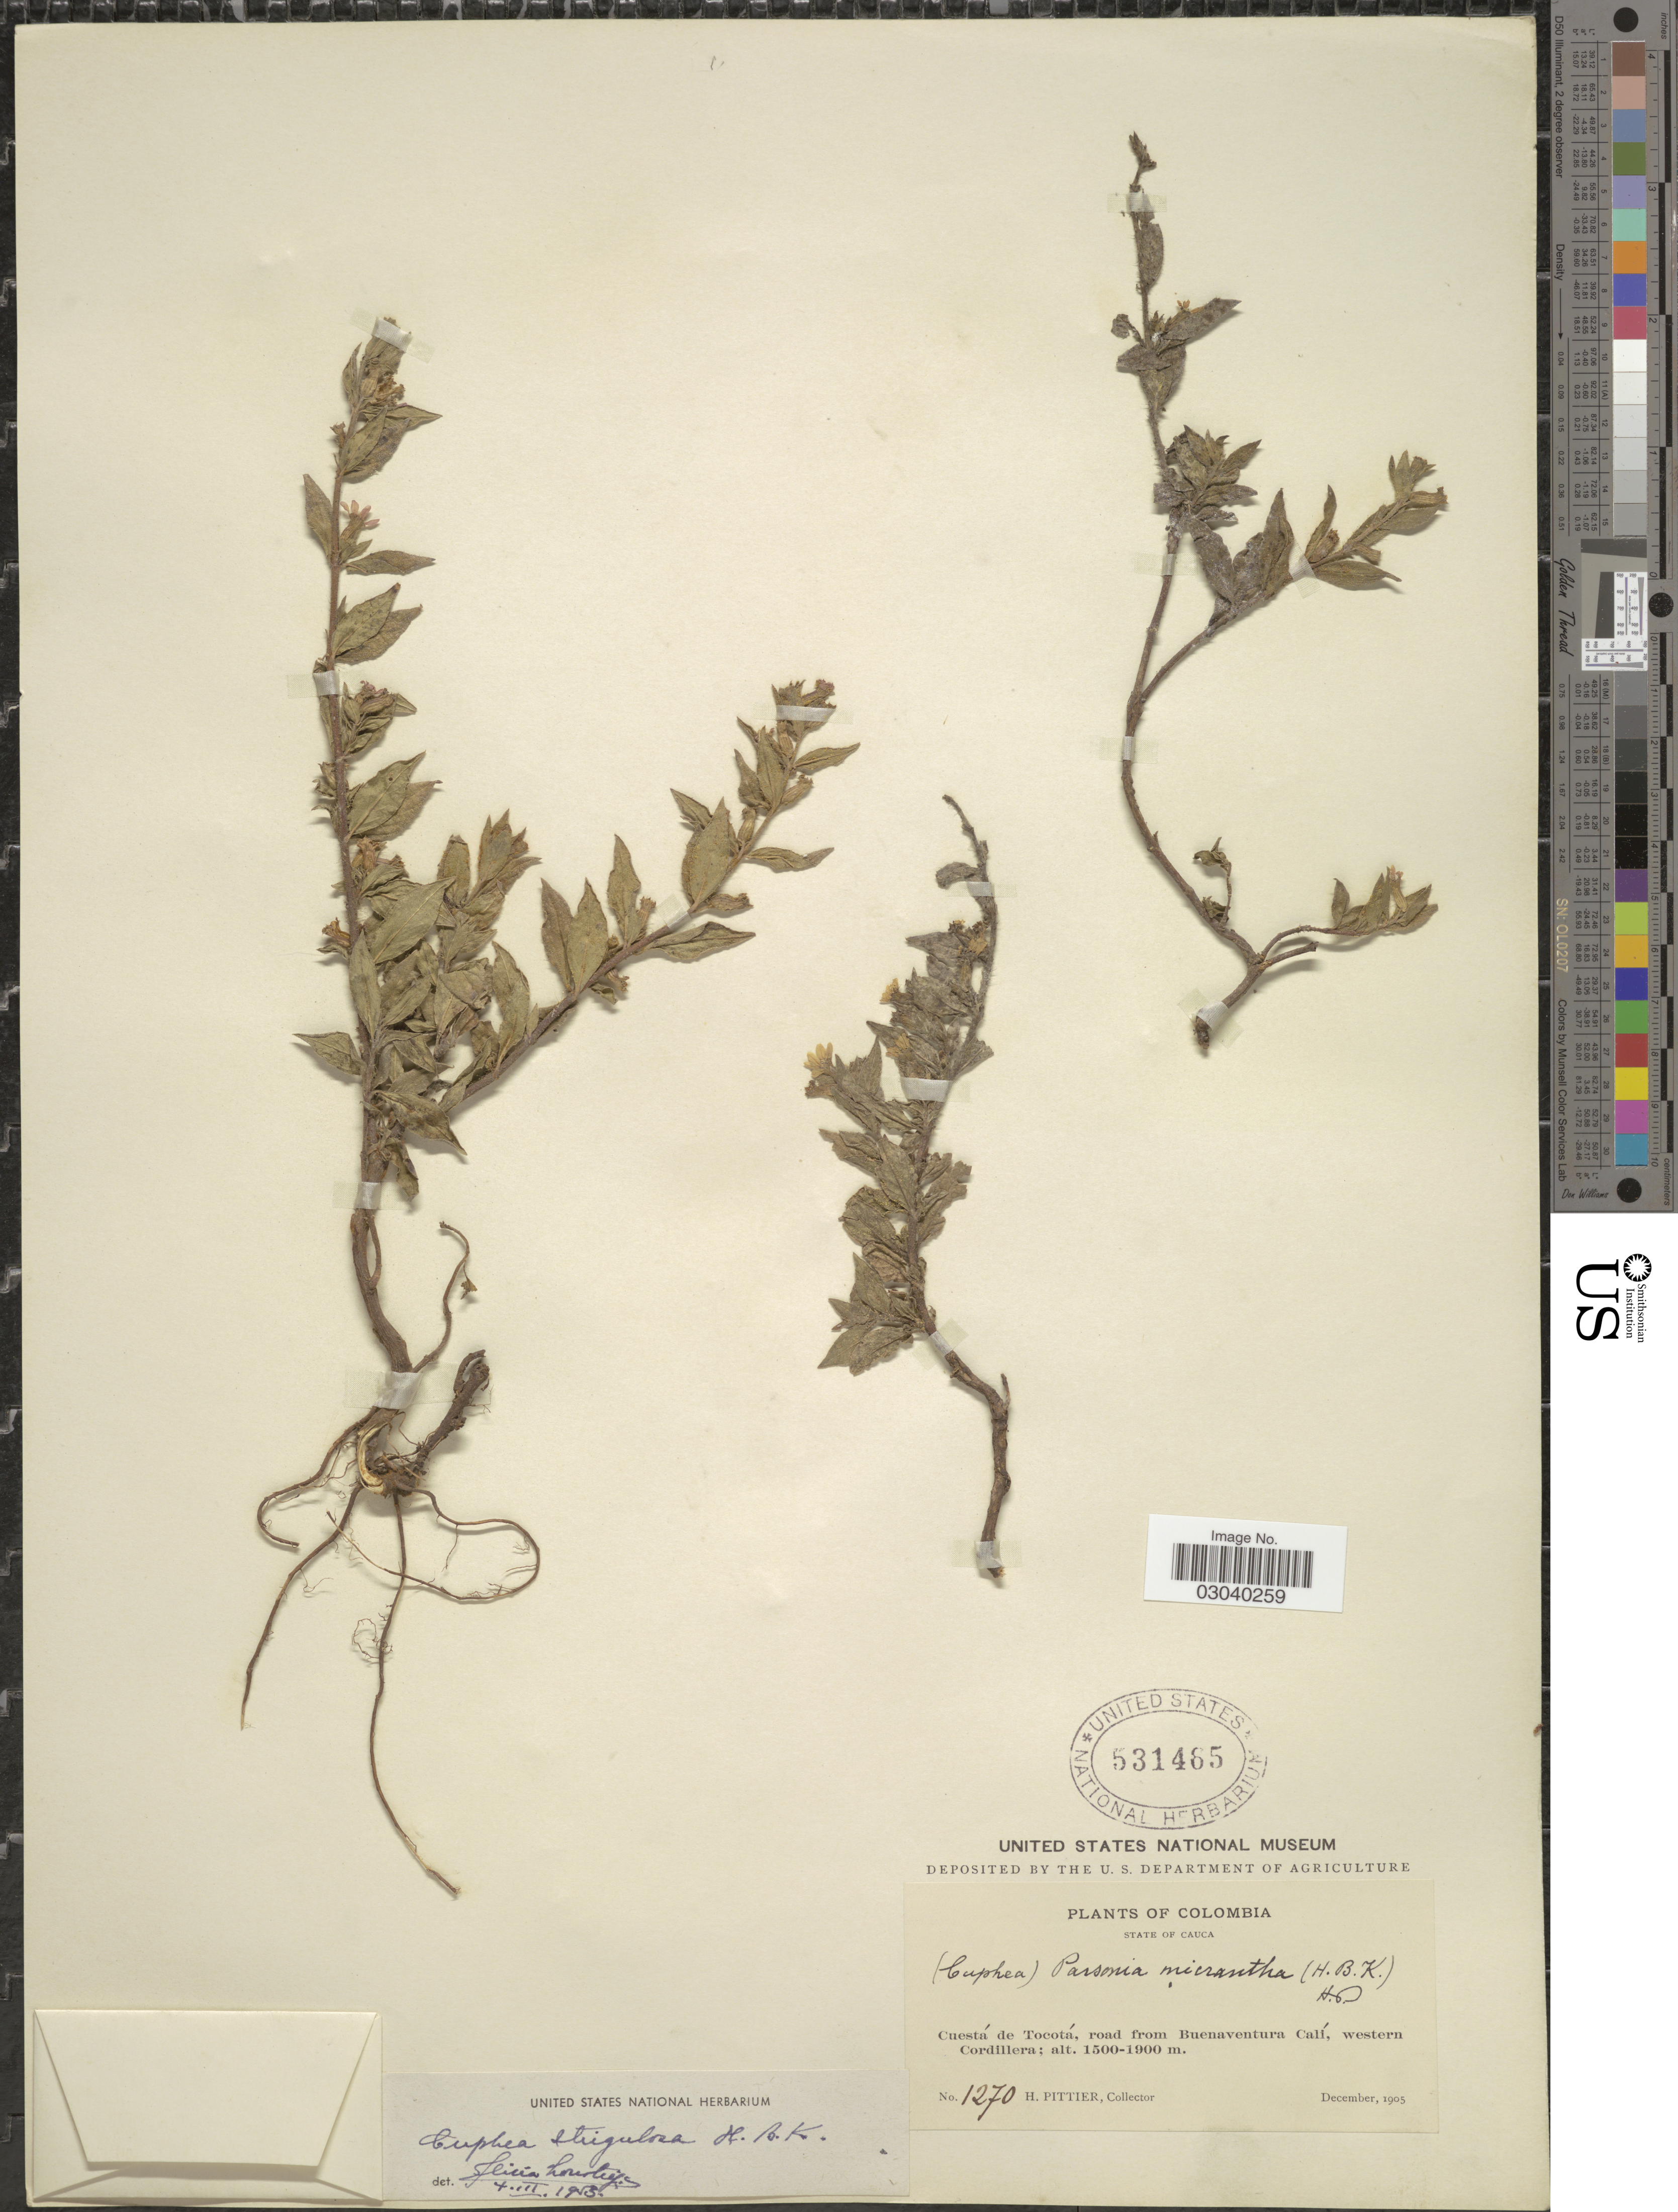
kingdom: Plantae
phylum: Tracheophyta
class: Magnoliopsida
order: Myrtales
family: Lythraceae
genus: Cuphea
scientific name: Cuphea strigulosa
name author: Kunth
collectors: H. F. Pittier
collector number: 1270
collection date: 1905-12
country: Colombia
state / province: Cauca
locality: Cuestá de Tocotá, road from Buenaventura Calí, western Cordillera.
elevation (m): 1500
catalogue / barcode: US 531465